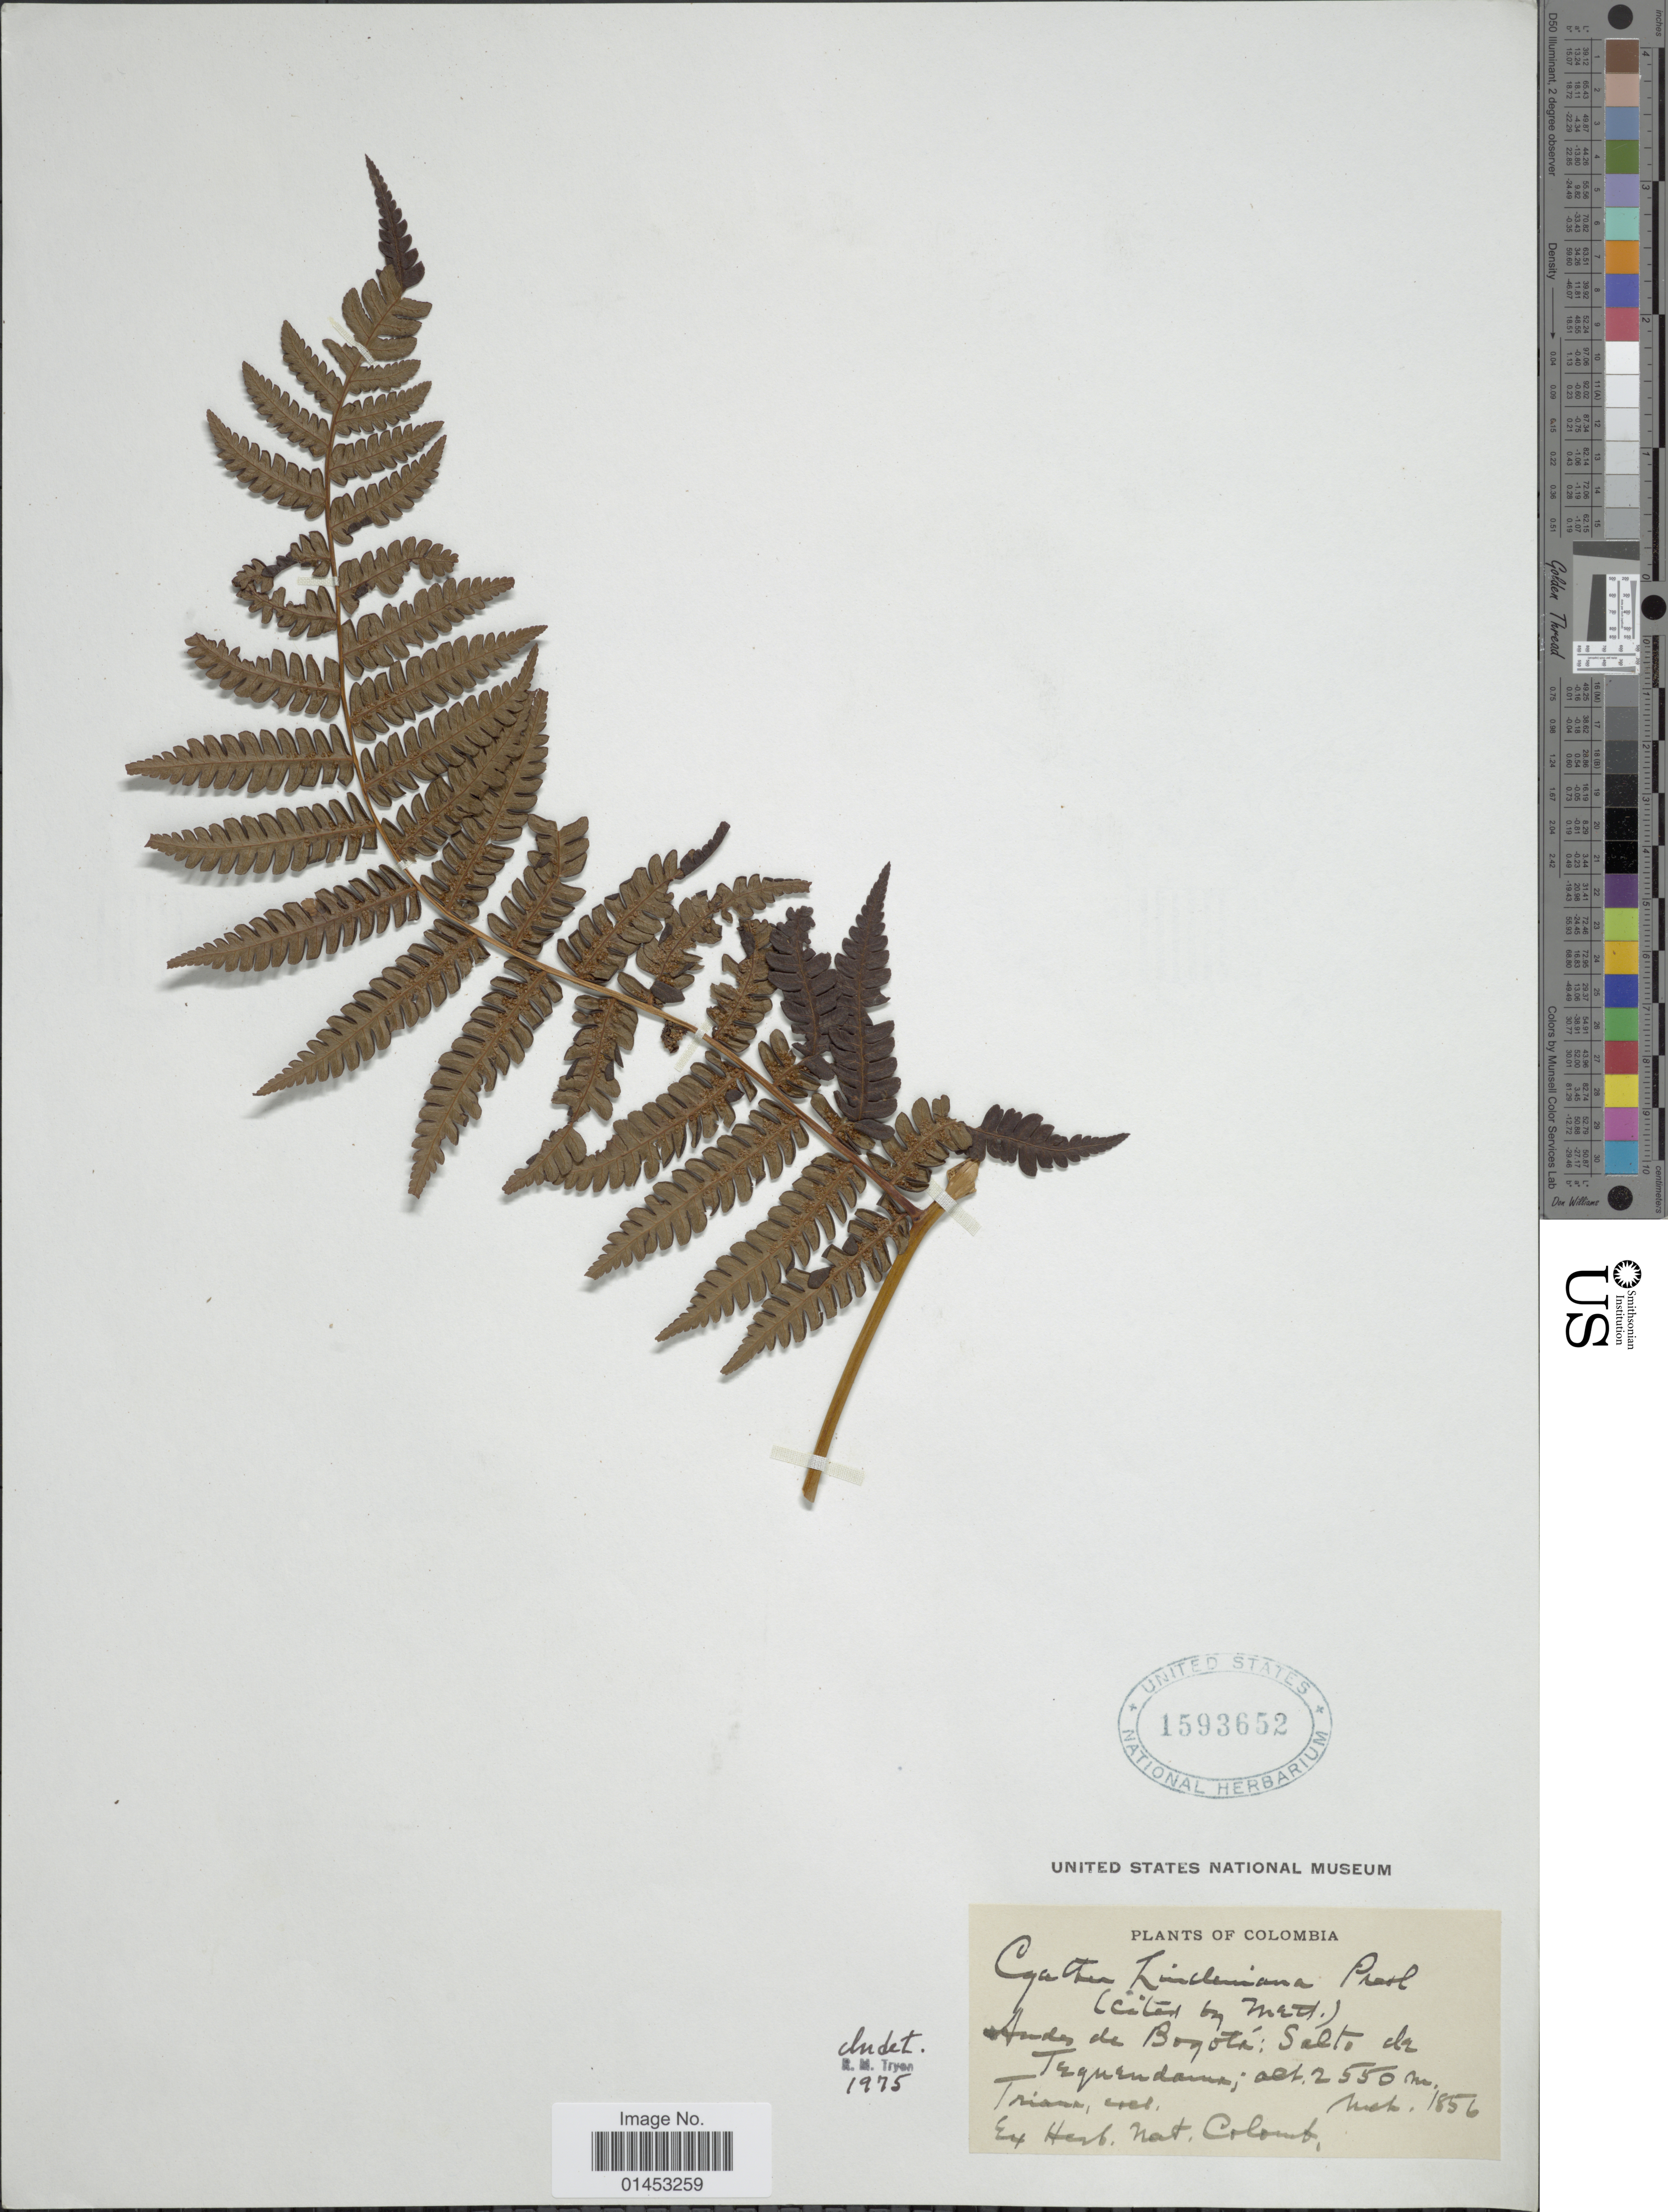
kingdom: Plantae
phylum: Tracheophyta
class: Polypodiopsida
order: Cyatheales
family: Cyatheaceae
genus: Cyathea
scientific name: Cyathea sp.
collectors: Triana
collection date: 1856-03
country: Colombia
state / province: Bogota D.C.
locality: Andes de Bogotá: Salto da Tequendama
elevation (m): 2550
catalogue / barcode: US 1593652